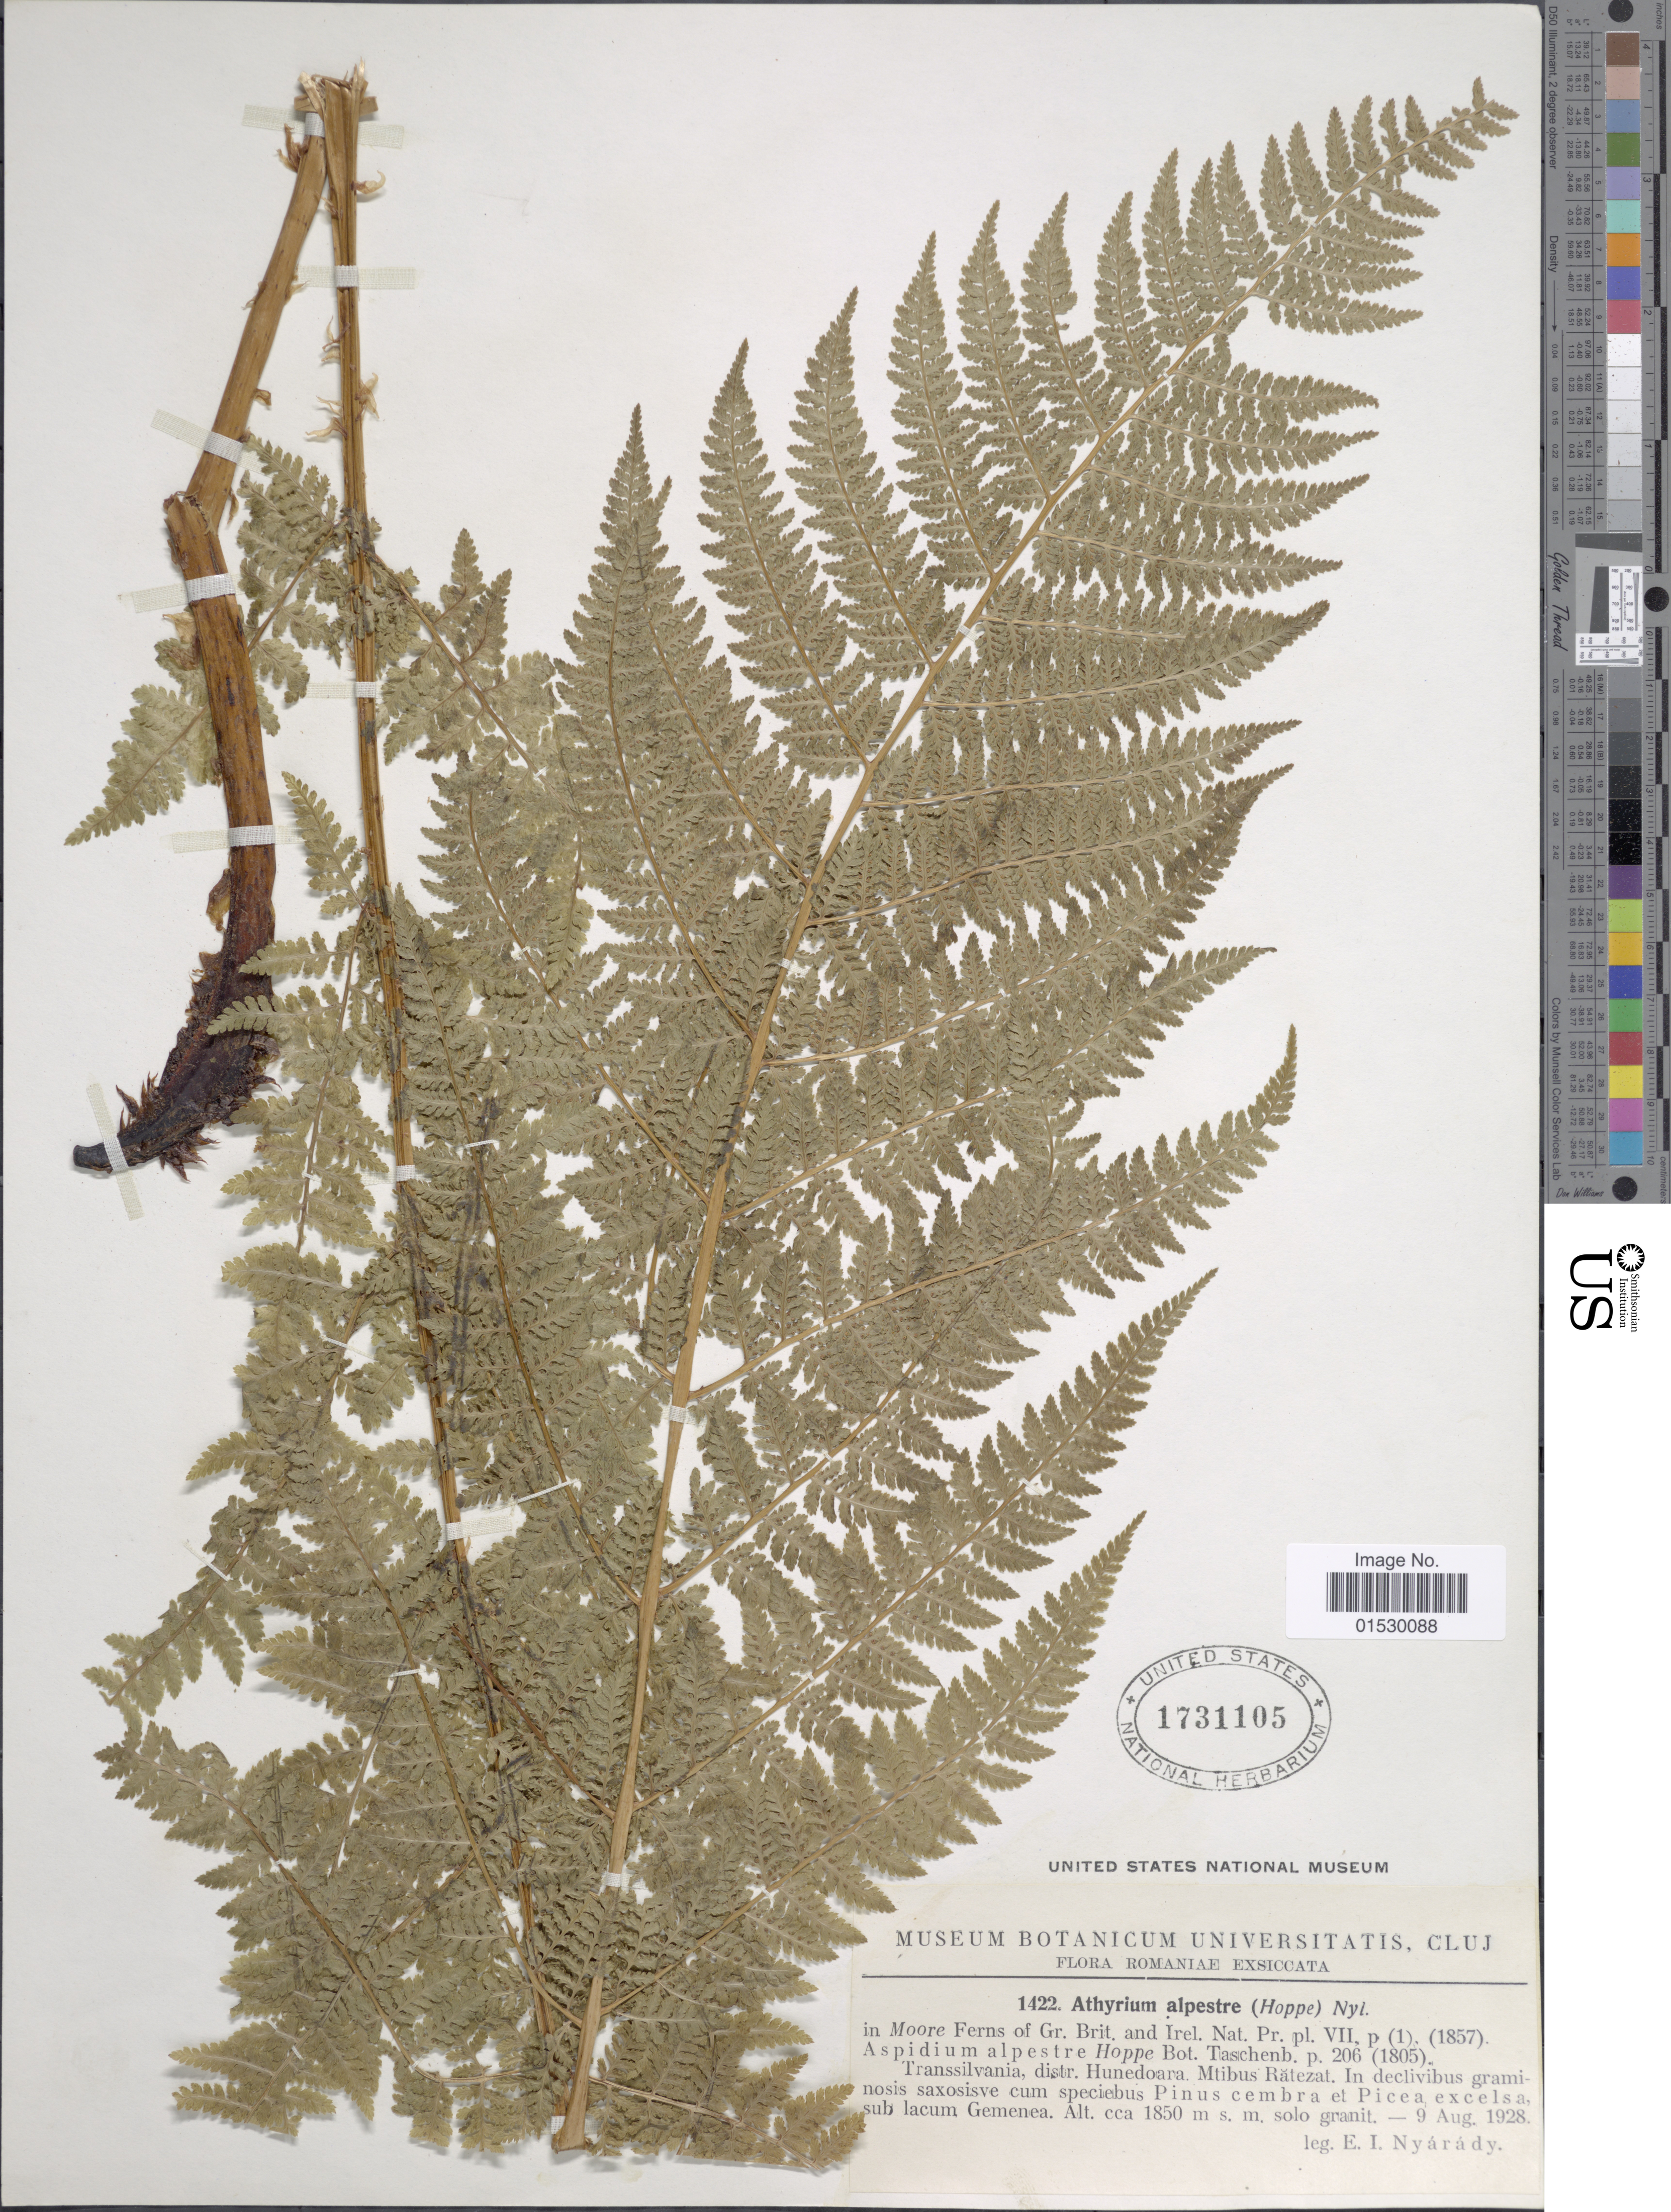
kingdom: Plantae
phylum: Tracheophyta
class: Polypodiopsida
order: Polypodiales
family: Athyriaceae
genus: Athyrium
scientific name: Athyrium alpestre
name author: (Hoppe) Rylands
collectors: E. Nyarady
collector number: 1422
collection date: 1928-08-09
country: Romania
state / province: Hunedoara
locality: Transsilvania, distr. Hunedoara. Mtibus Ratezat. In Declivibus graminosis saxosisve cum speciebus Pinus cembra et Picea excelsa sub lacum Gemenea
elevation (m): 1850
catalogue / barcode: US 1731105